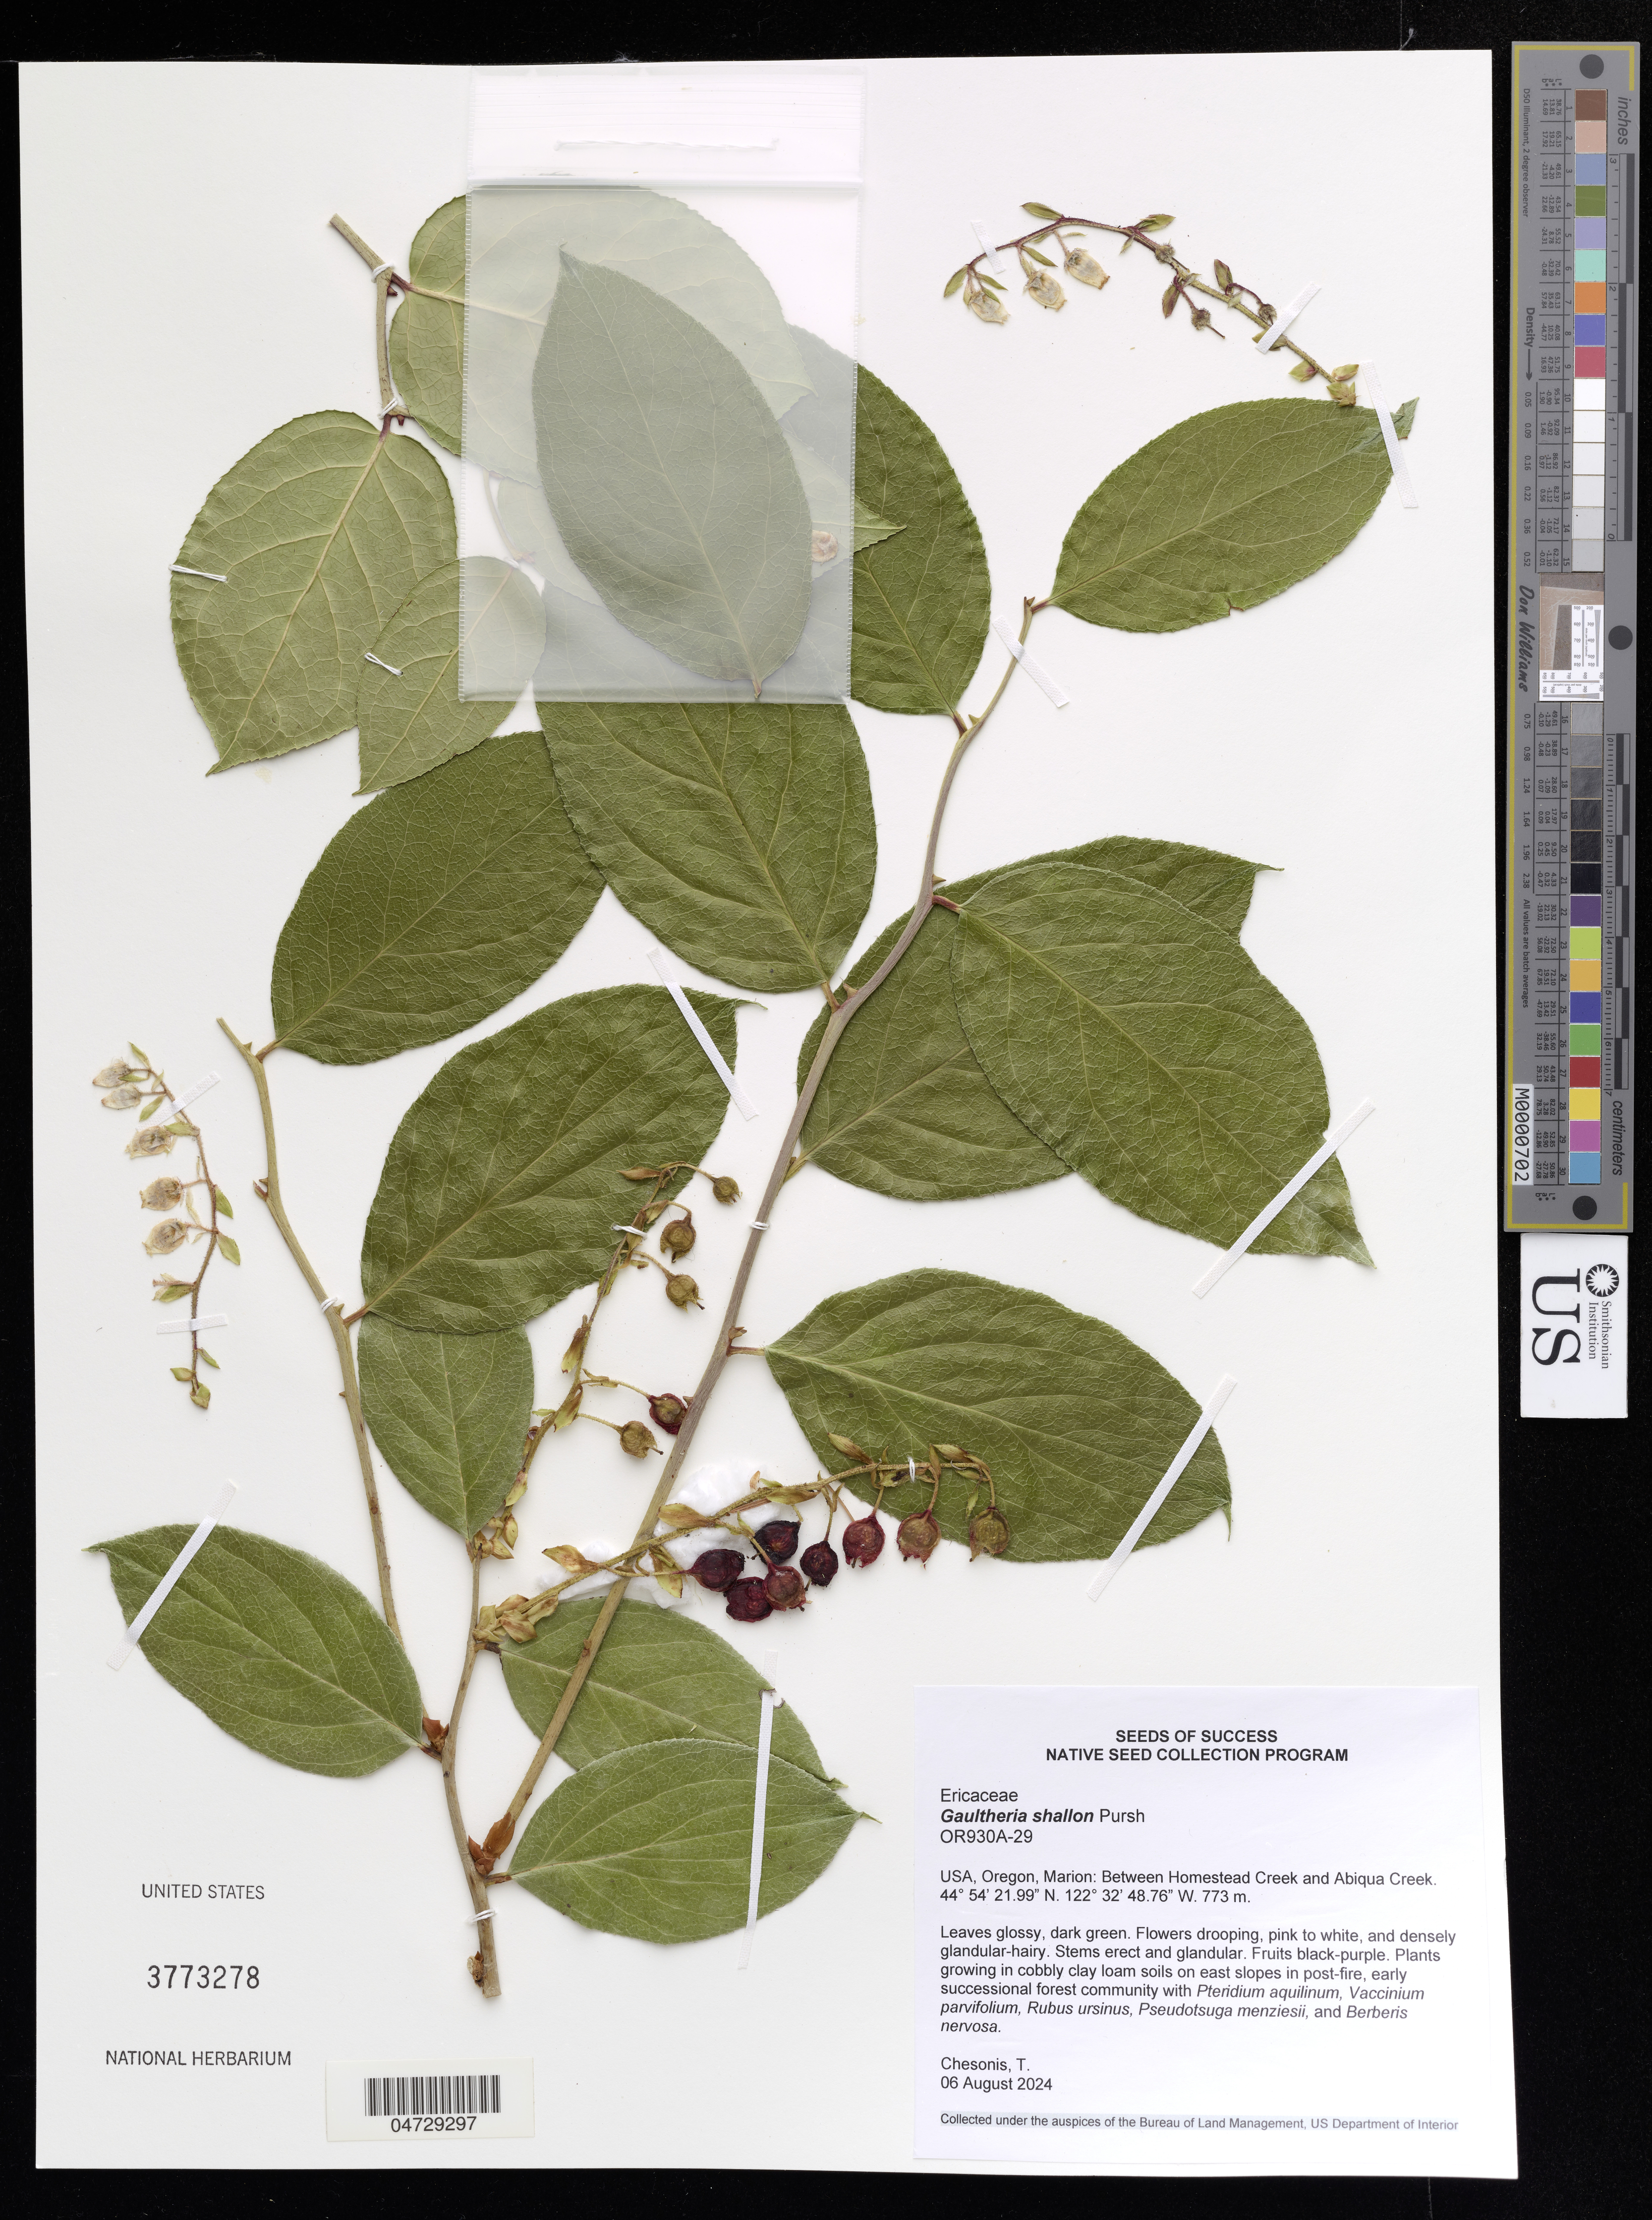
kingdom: Plantae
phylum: Tracheophyta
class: Magnoliopsida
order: Ericales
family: Ericaceae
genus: Gaultheria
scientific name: Gaultheria shallon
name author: Pursh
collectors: T. Chesonis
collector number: OR930-A29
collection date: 2024-08-06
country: United States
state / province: Oregon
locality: Marion: Between Homestead Creek and Abiqua Creek.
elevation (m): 773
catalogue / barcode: US 3773278